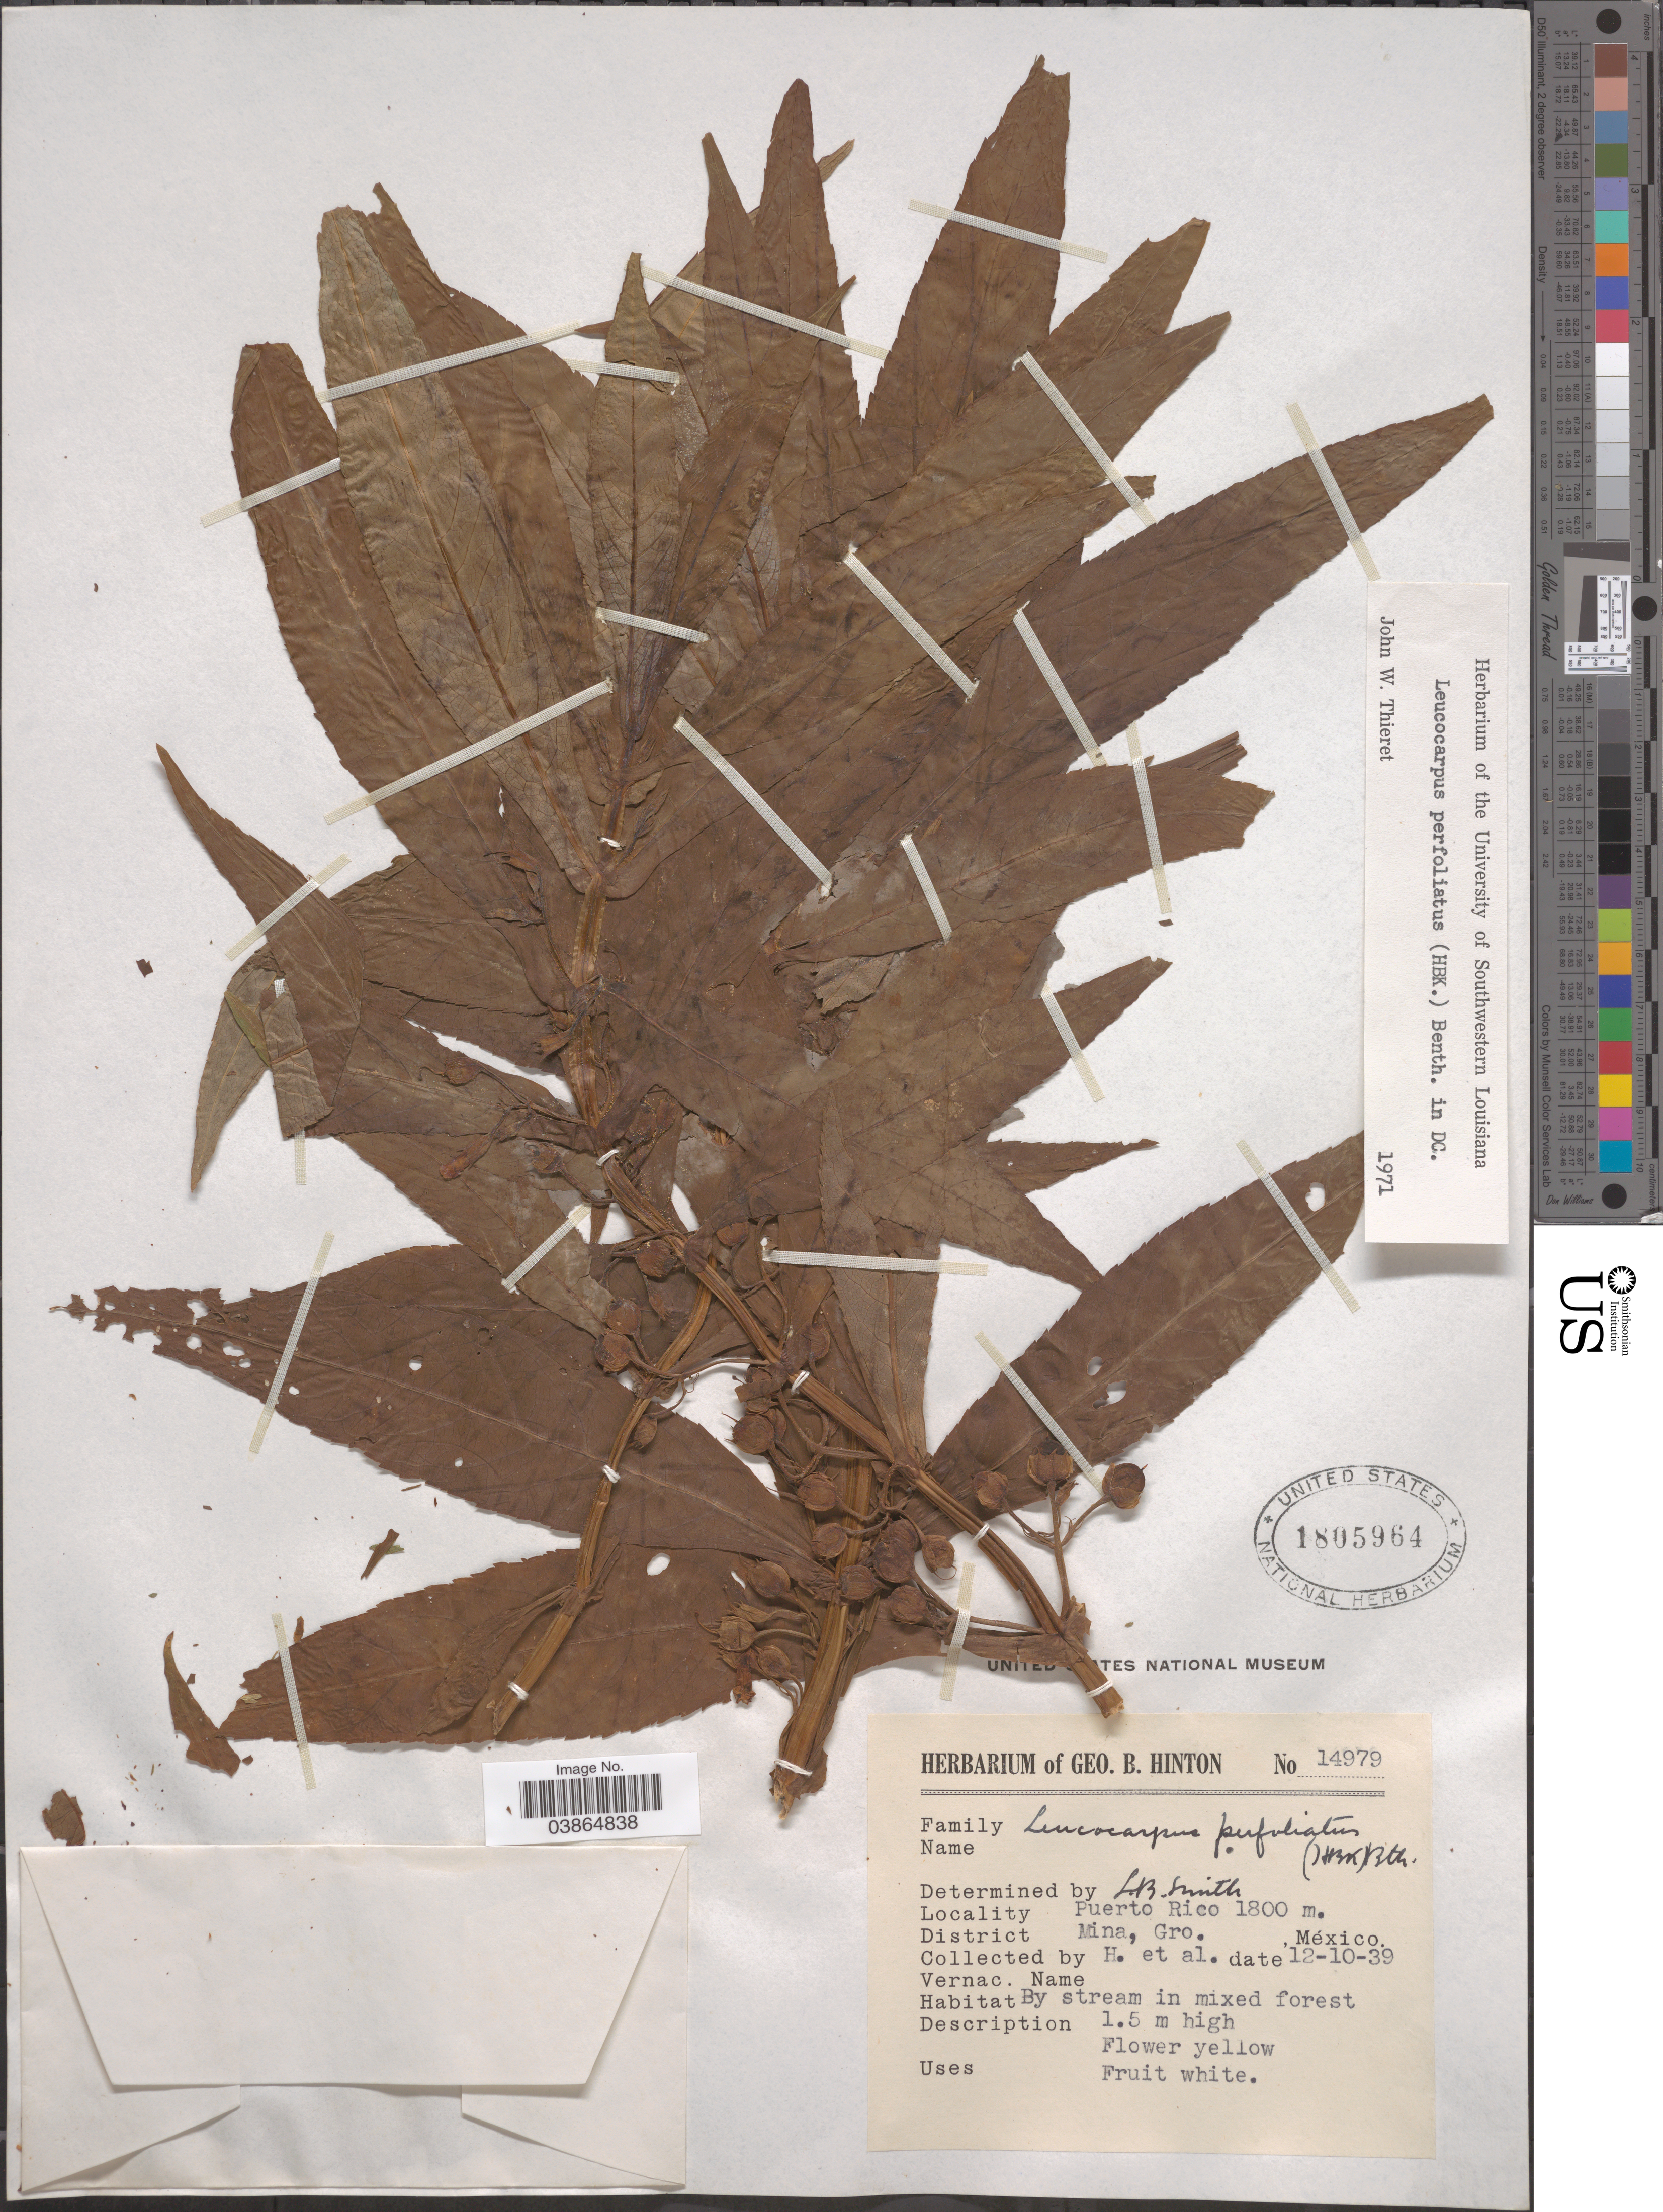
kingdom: Plantae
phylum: Tracheophyta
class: Magnoliopsida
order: Lamiales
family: Phrymaceae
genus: Leucocarpus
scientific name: Leucocarpus alatus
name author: D. Don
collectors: G. B. Hinton & et al.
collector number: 14979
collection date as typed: Transcribed d/m/y: 12/10/39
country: Mexico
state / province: Guerrero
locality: Puerto Rico. District Mina.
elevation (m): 1800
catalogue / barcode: US 1805964